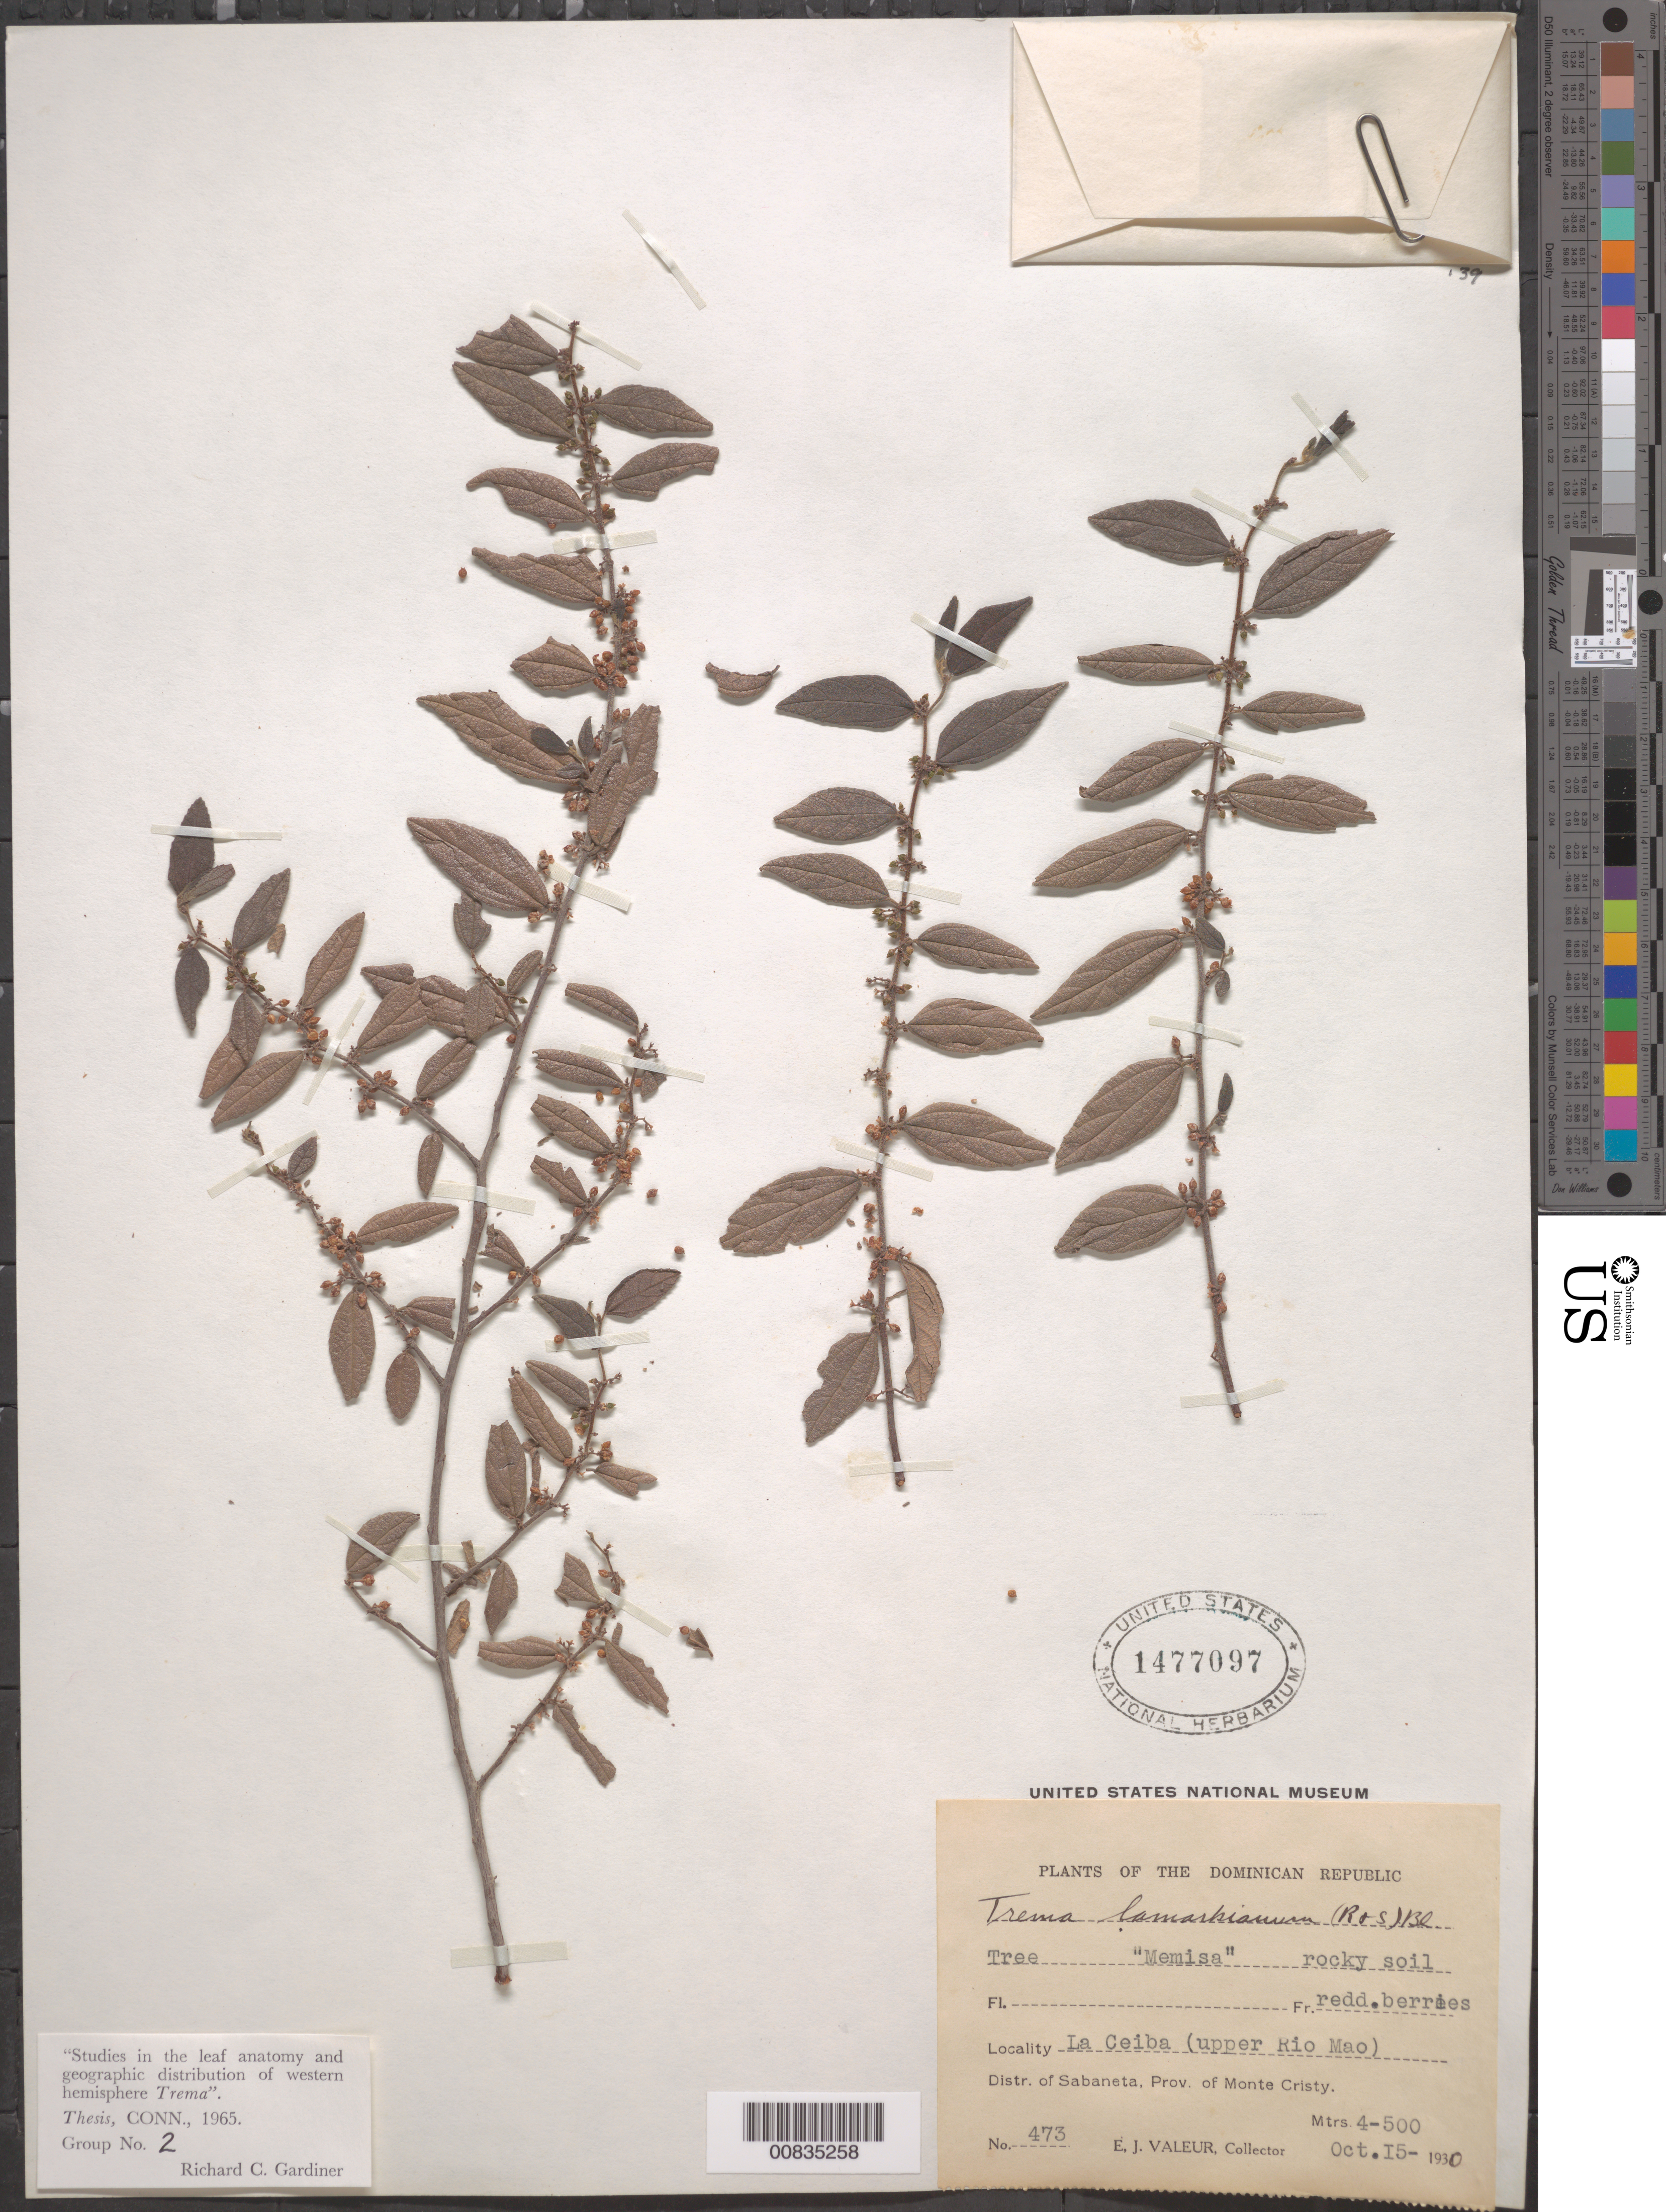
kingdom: Plantae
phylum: Tracheophyta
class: Magnoliopsida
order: Rosales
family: Cannabaceae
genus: Trema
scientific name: Trema lamarckianum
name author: (Schult.) Blume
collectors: E. Valeur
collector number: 473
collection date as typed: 15 Oct 1930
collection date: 1930-10-15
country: Dominican Republic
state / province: Monte Cristi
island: Hispaniola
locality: La Ceiba (upper Río Mao). Distr. of Sabaneta.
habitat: Rocky soil.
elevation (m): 400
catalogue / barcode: US 1477097